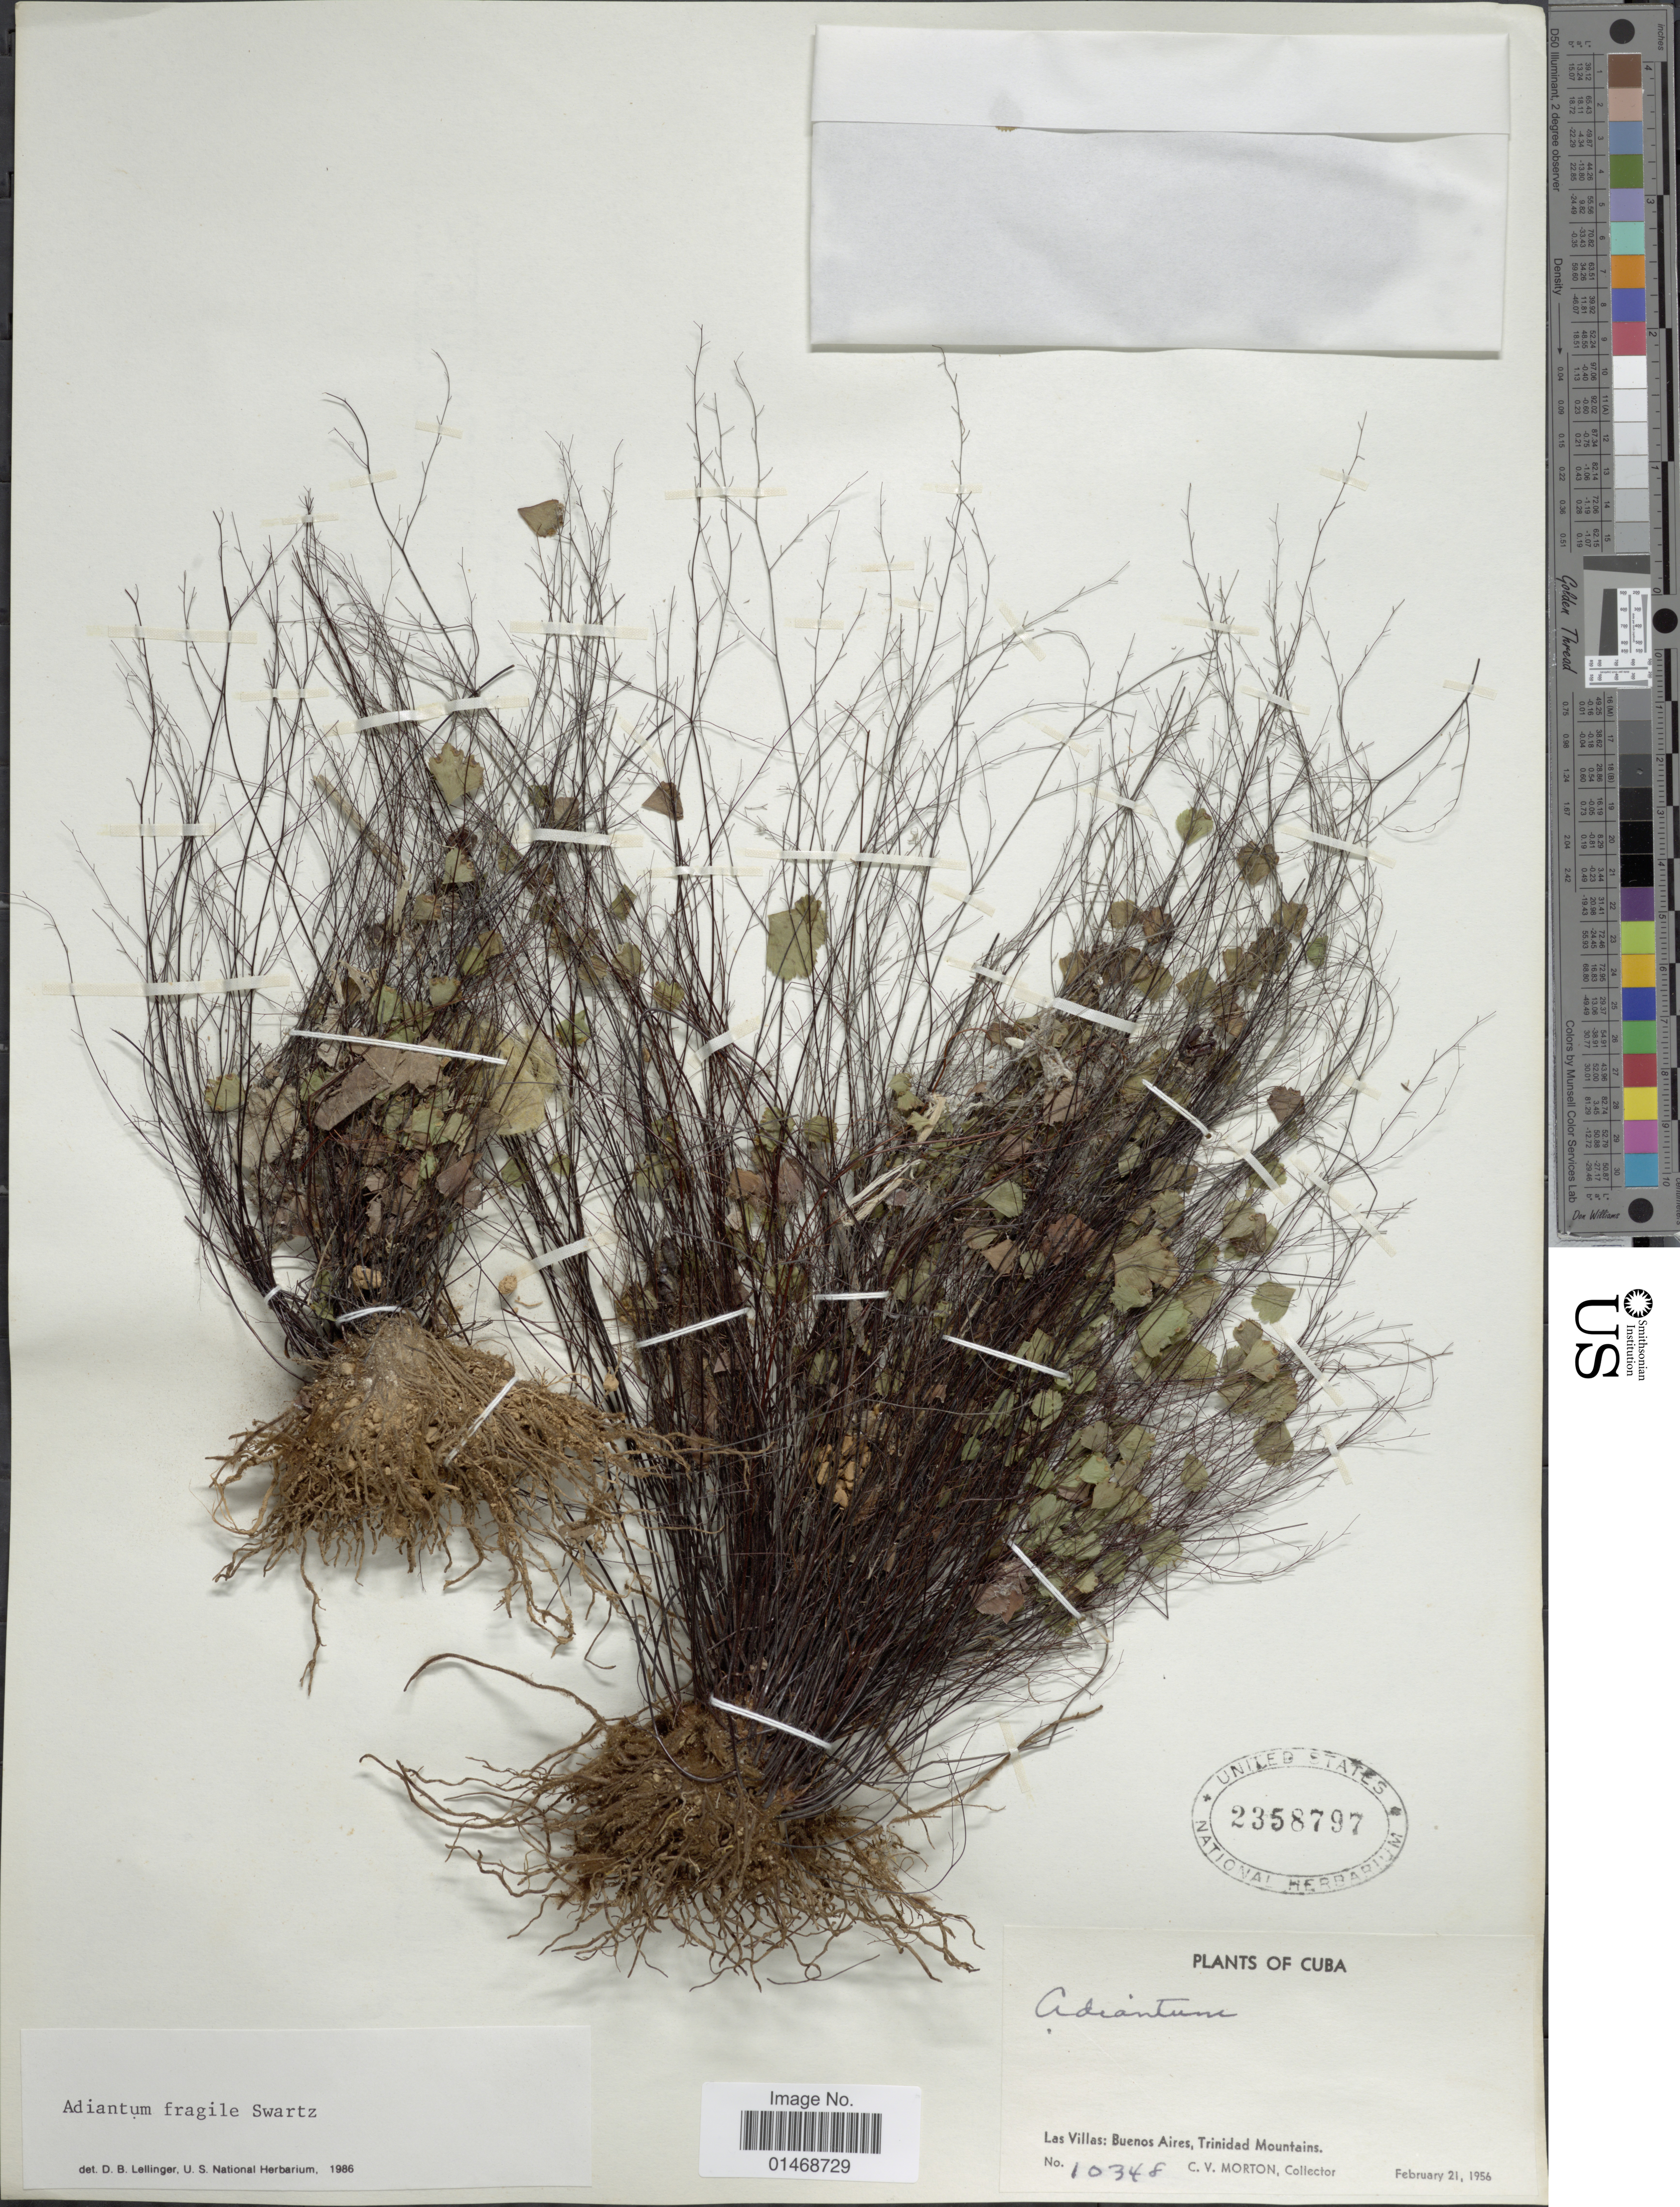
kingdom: Plantae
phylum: Tracheophyta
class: Polypodiopsida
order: Polypodiales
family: Pteridaceae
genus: Adiantum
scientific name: Adiantum fragile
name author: Sw.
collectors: C. V. Morton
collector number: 10348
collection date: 1956-02-21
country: Cuba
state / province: Las Villas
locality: Buenos Aires, Trinidad Mountains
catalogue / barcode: US 2358797